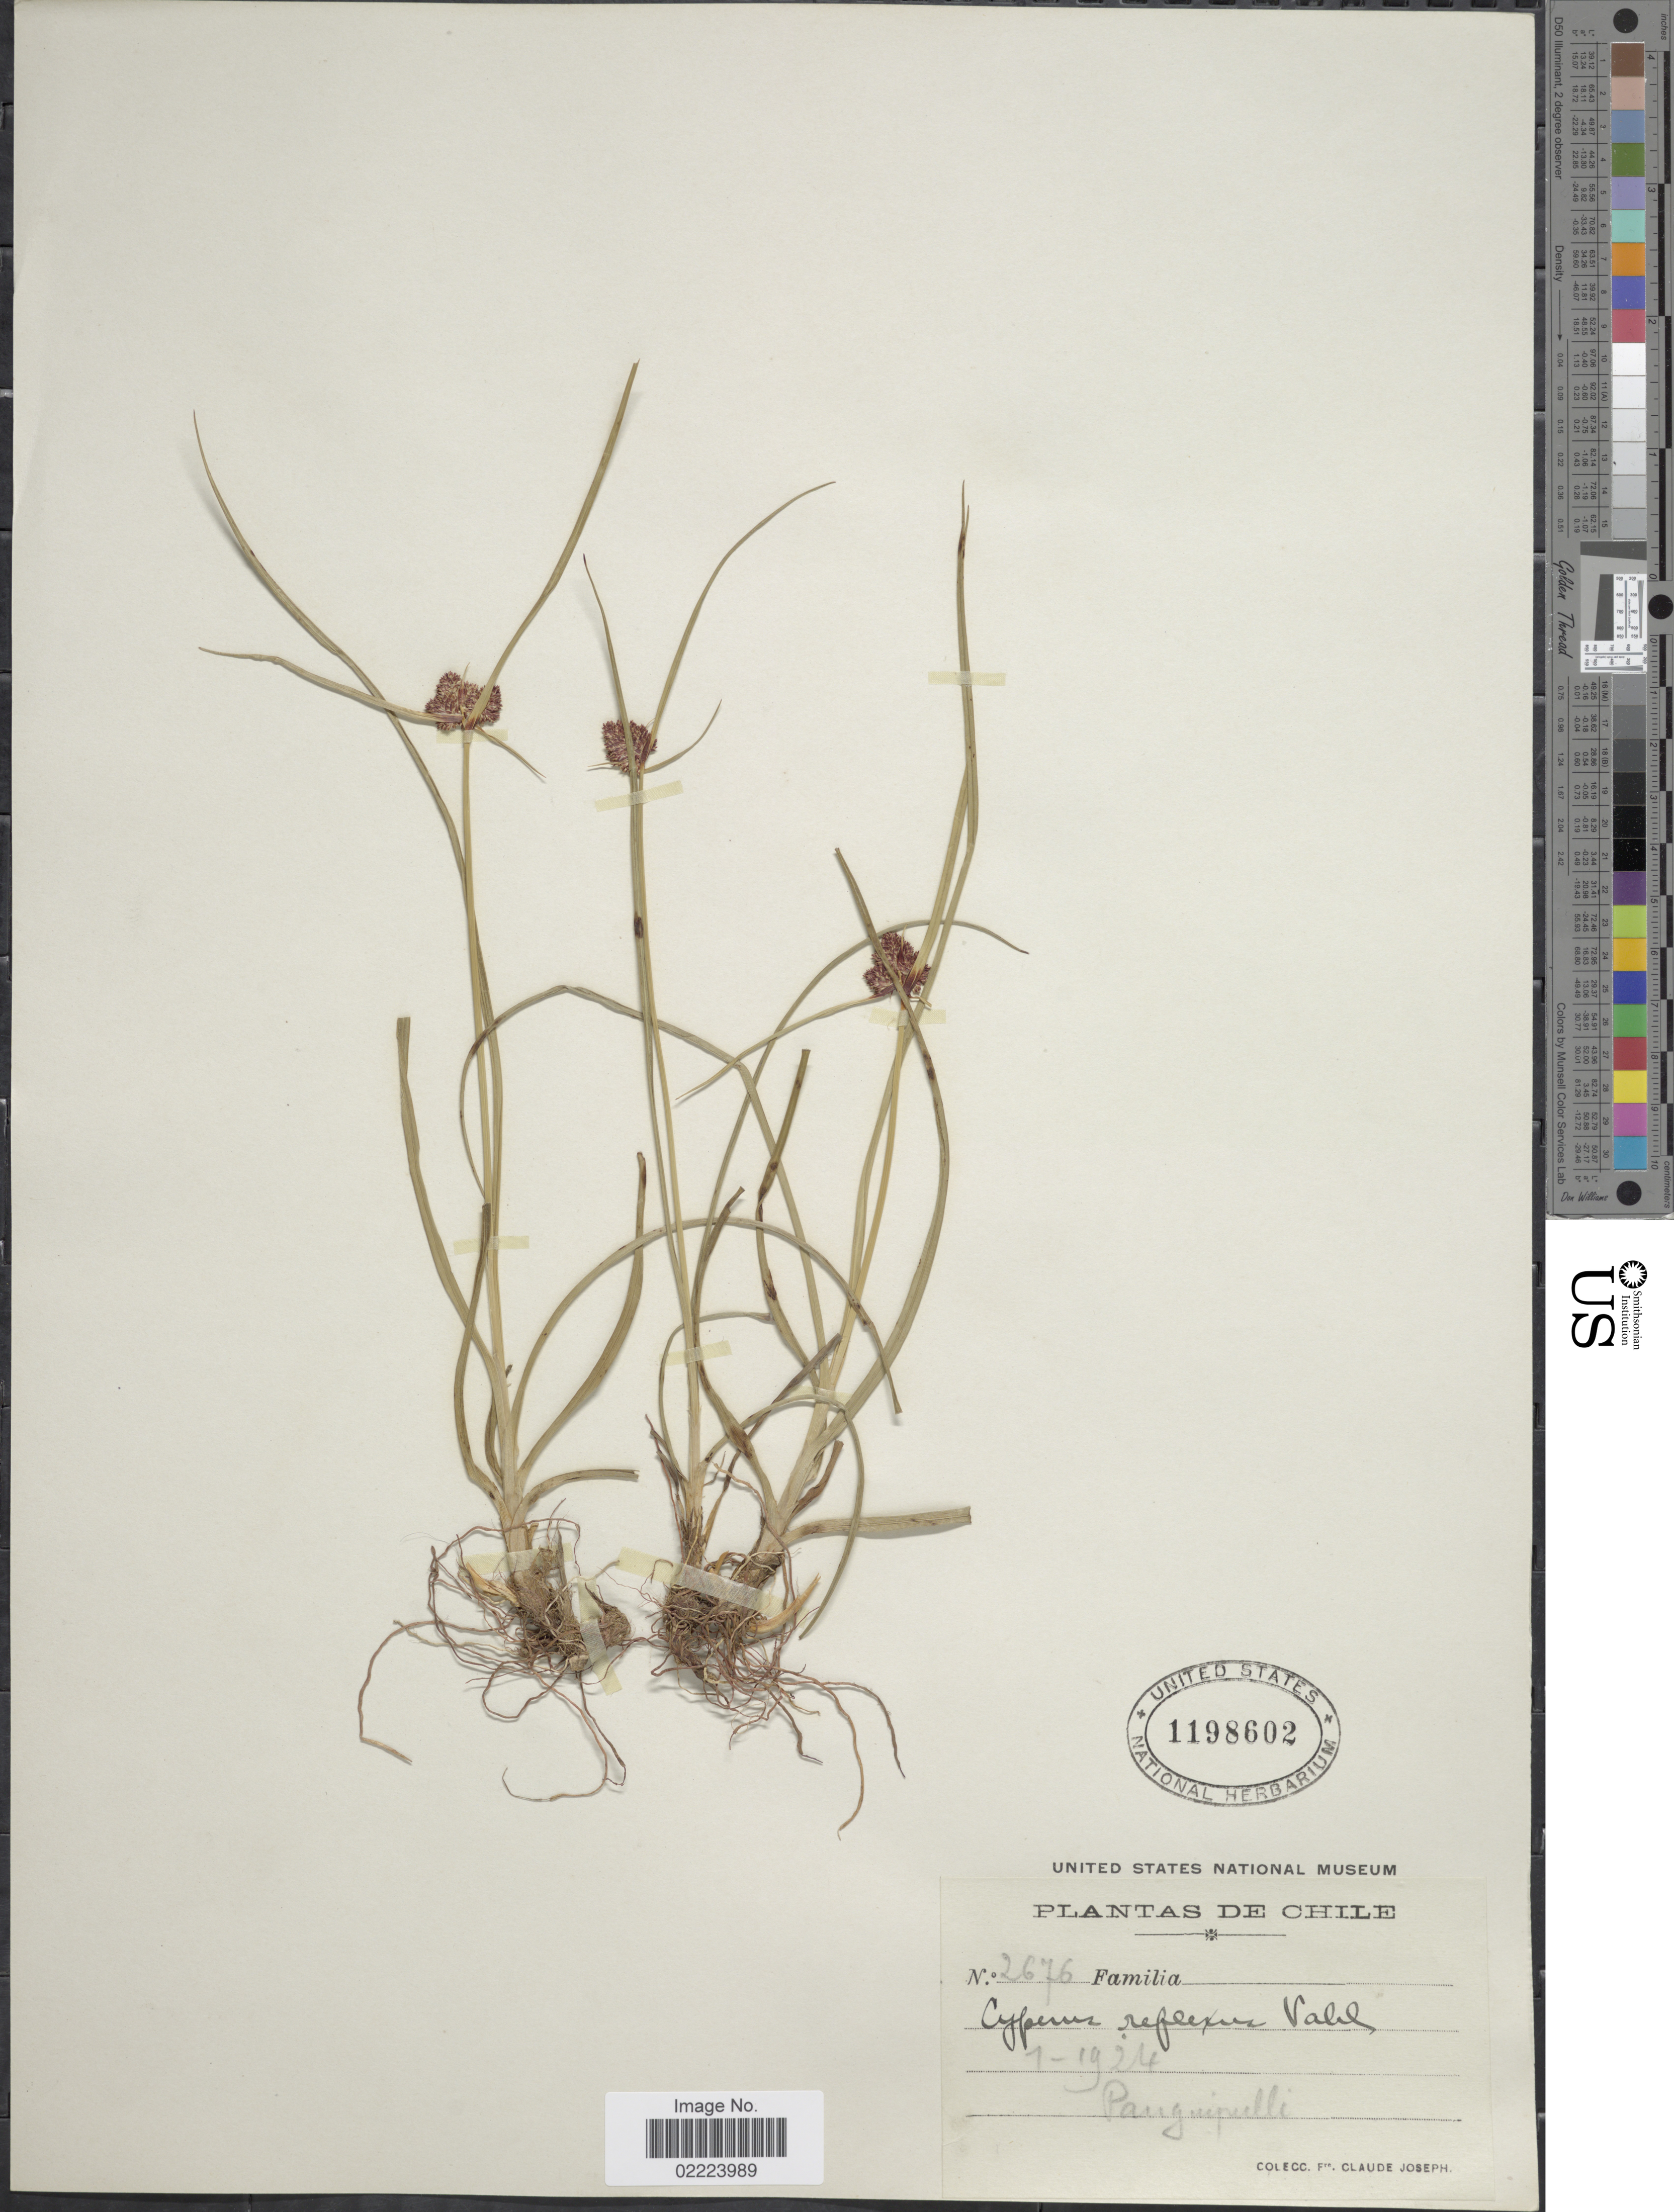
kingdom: Plantae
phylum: Tracheophyta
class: Liliopsida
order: Poales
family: Cyperaceae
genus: Cyperus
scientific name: Cyperus reflexus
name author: Vahl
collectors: Bro. Claude-Joseph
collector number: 2676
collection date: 1924-01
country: Chile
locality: Panguipuelle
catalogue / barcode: US 1198602